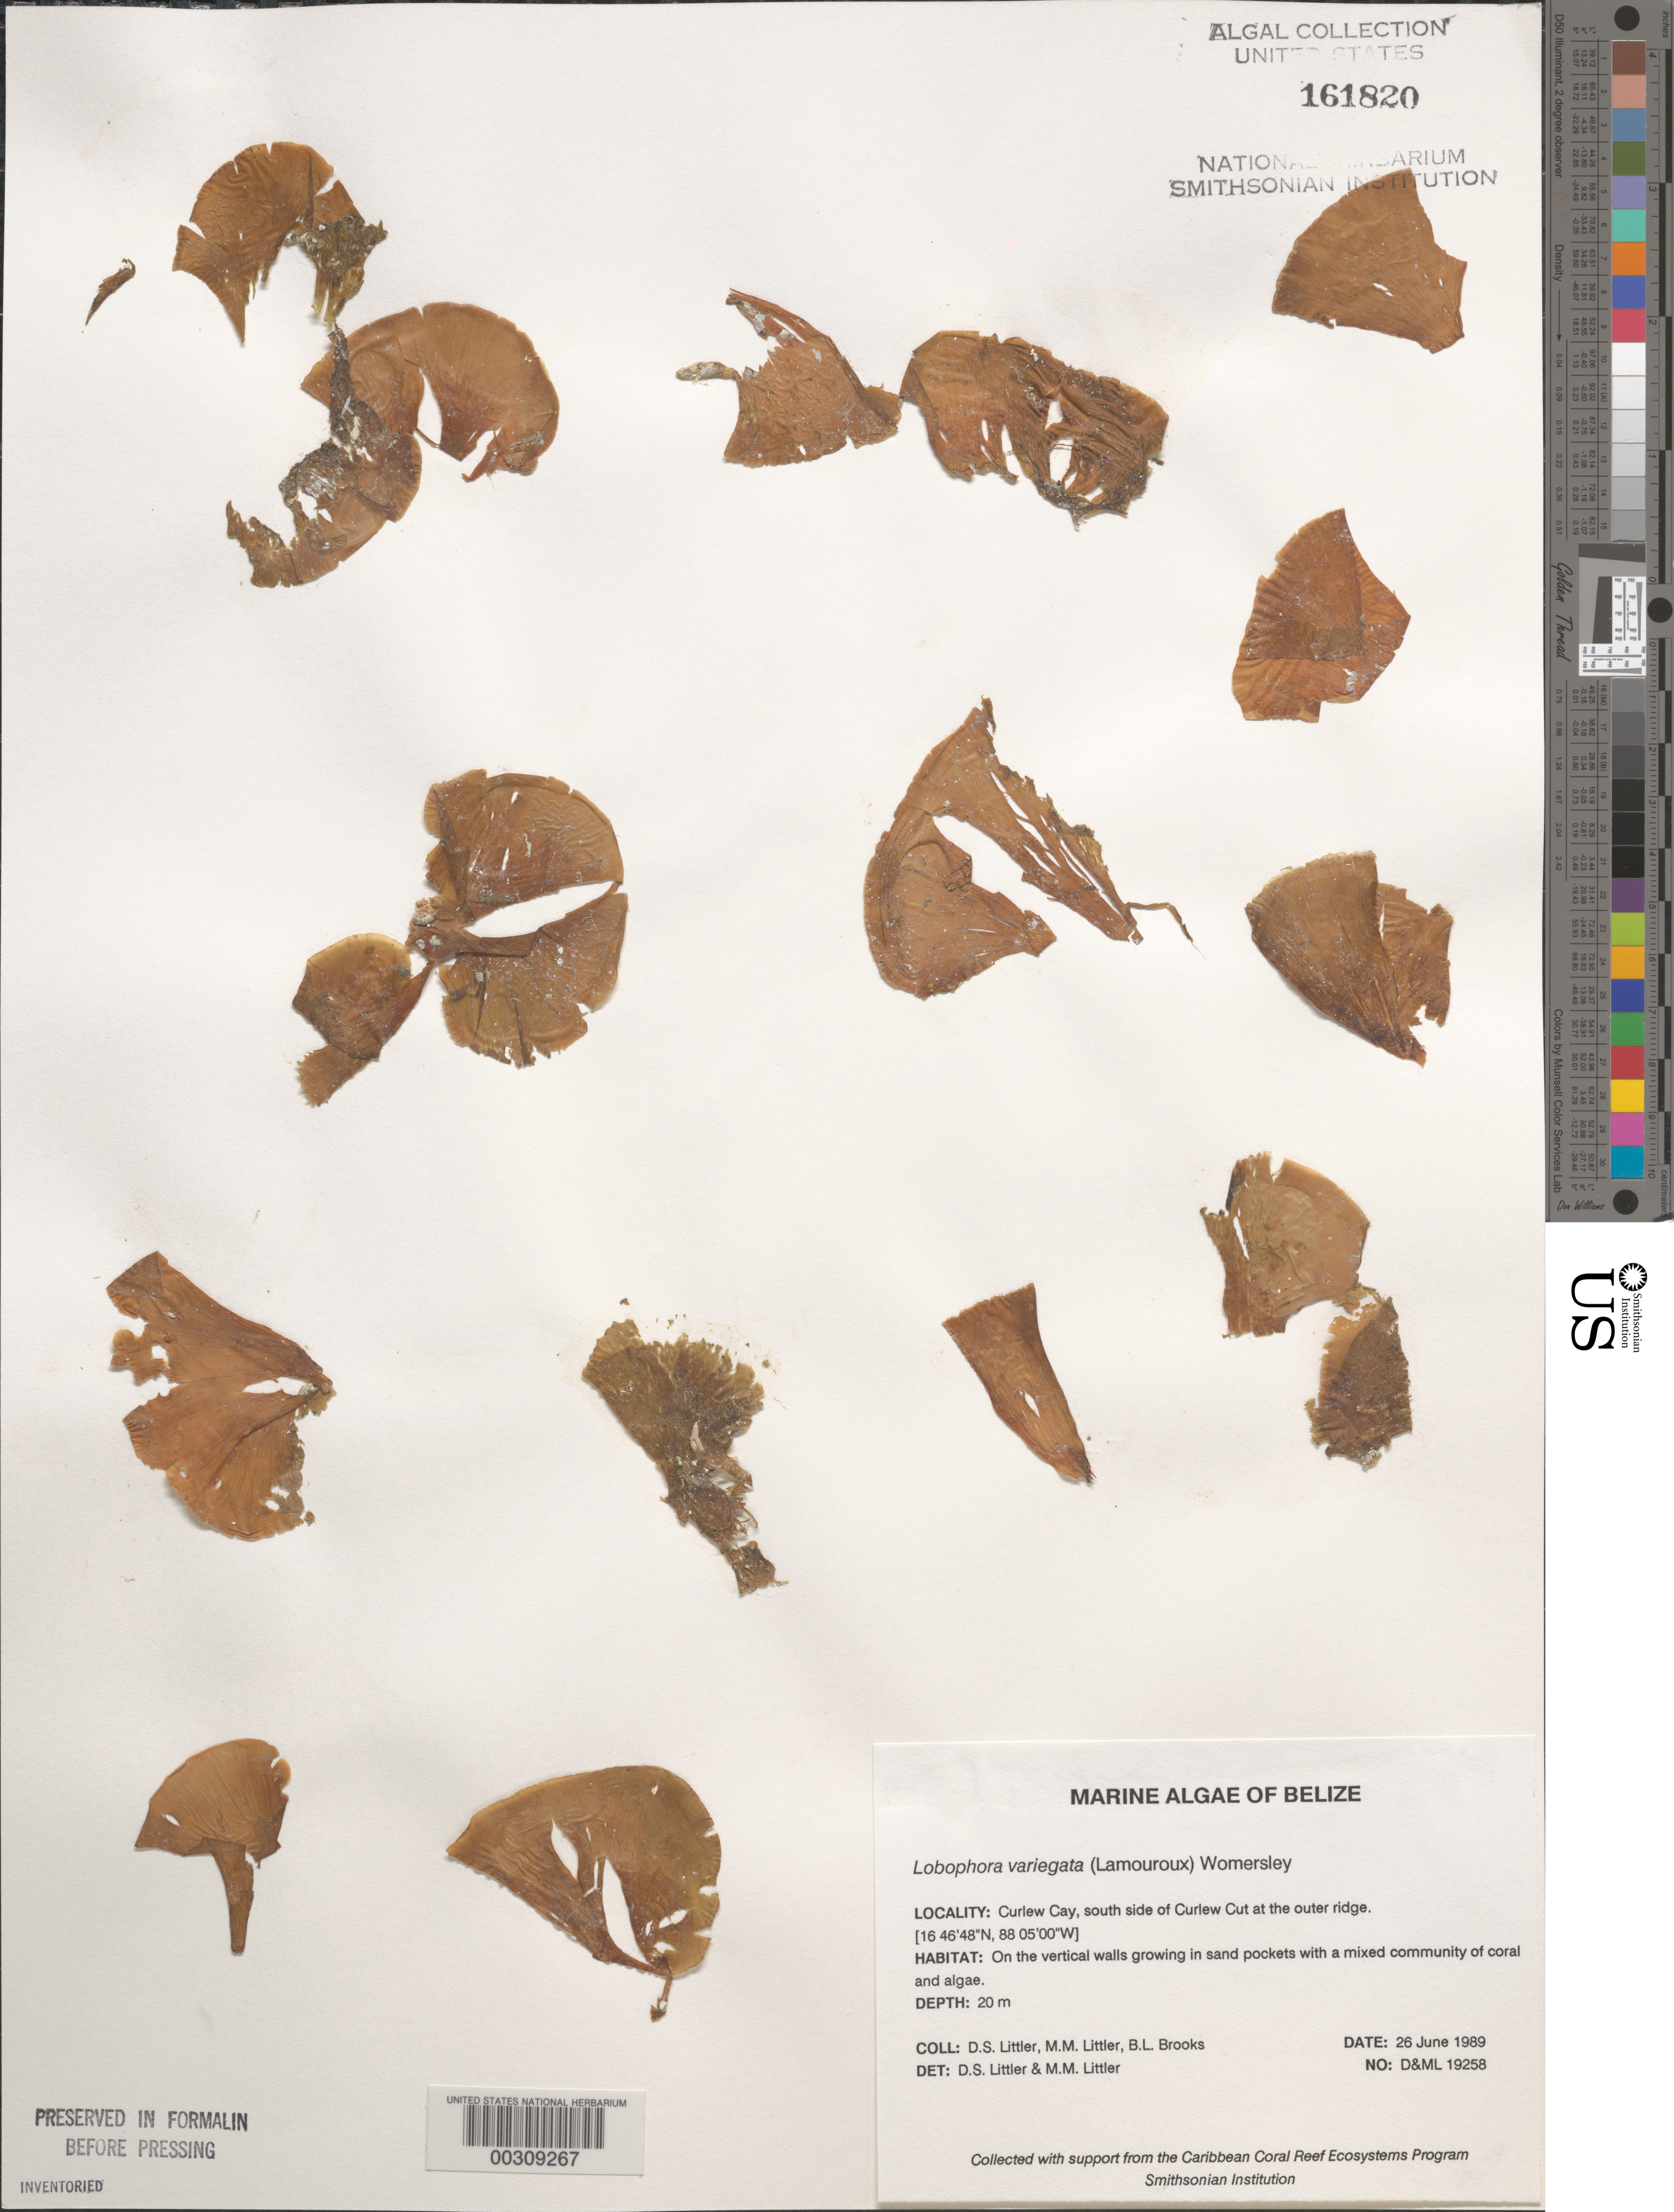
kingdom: Chromista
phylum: Ochrophyta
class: Phaeophyceae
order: Dictyotales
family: Dictyotaceae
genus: Lobophora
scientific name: Lobophora variegata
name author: (J.V.Lamouroux) Womersley & E.C. Oliveira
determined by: Littler, D. S.; Littler, M. M.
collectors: D. S. Littler, M. M. Littler & B. Brooks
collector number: D&ML 19258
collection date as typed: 26 Jun 1989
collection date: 1989-06-26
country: Belize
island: Curlew Cay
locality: Curlew Cut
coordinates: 16 46' 48" N, 88 05' 00" w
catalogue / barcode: US 161820